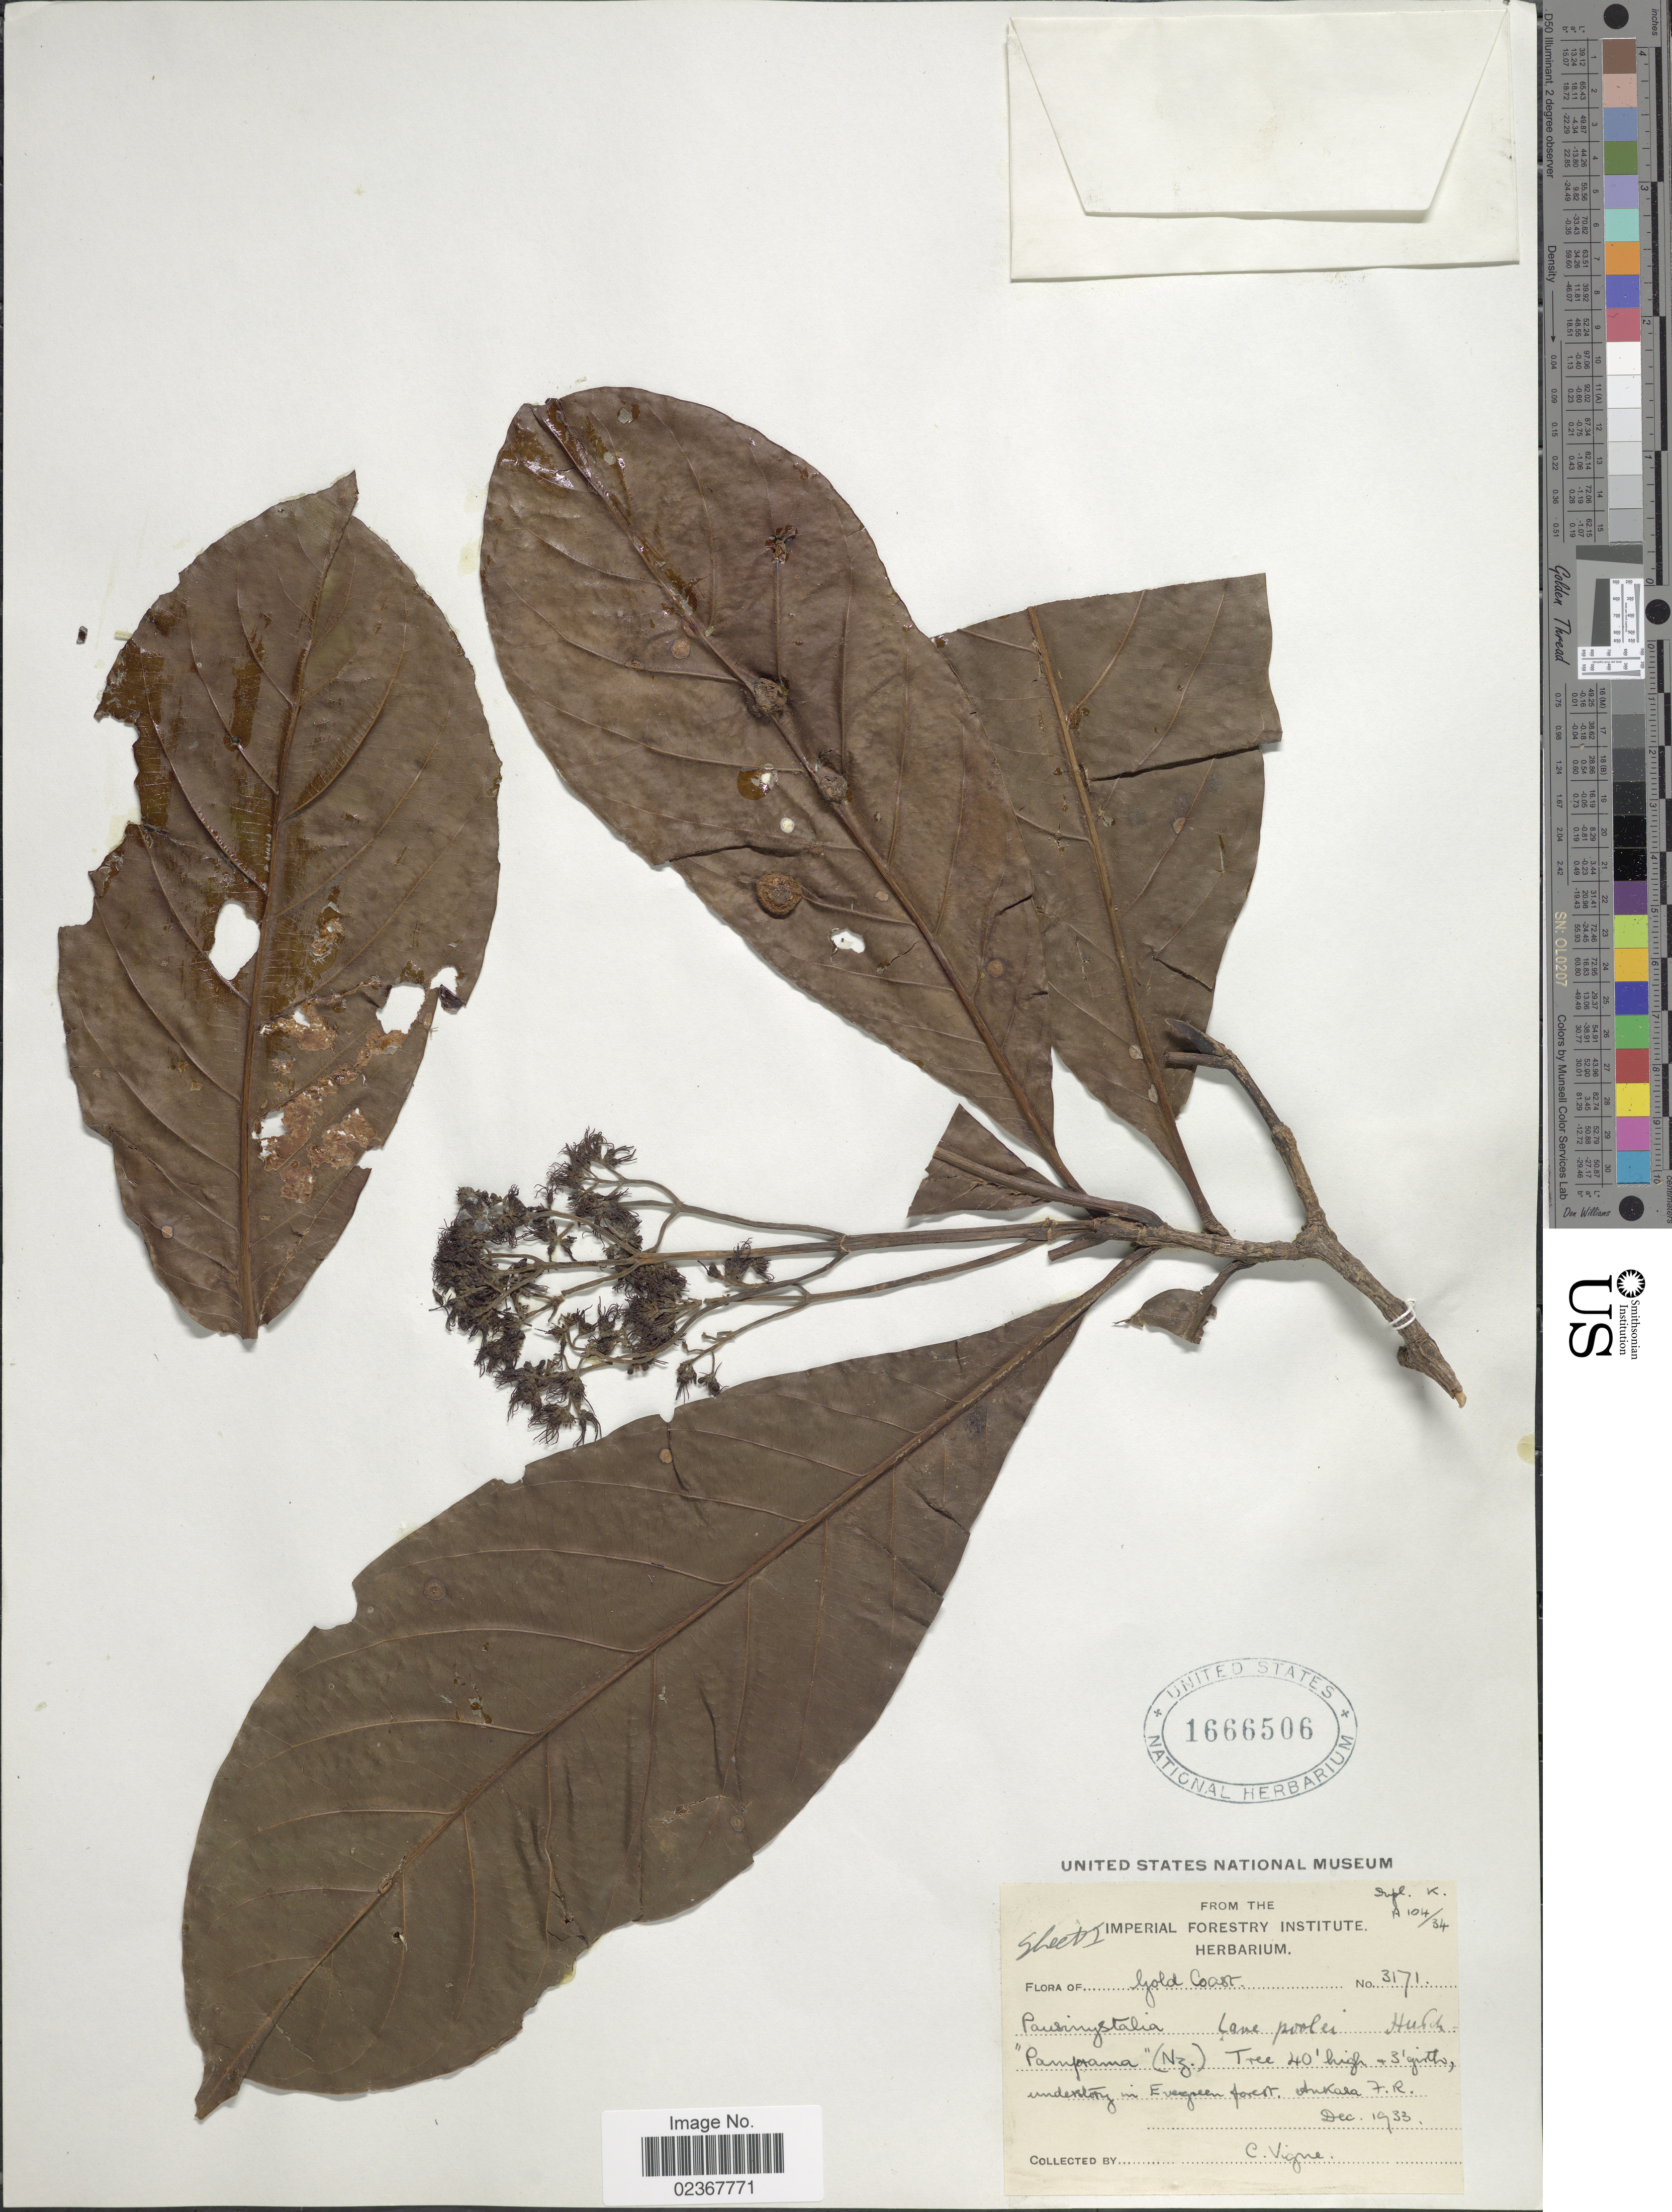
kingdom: Plantae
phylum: Tracheophyta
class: Magnoliopsida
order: Gentianales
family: Rubiaceae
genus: Pausinystalia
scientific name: Pausinystalia lane-poolei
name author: (Hutch.) Hutch. ex Lane-Poole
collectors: C. Vigne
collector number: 3171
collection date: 1933-12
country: Ghana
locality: Gold Coast, Ankasa F. R.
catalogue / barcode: US 1666506